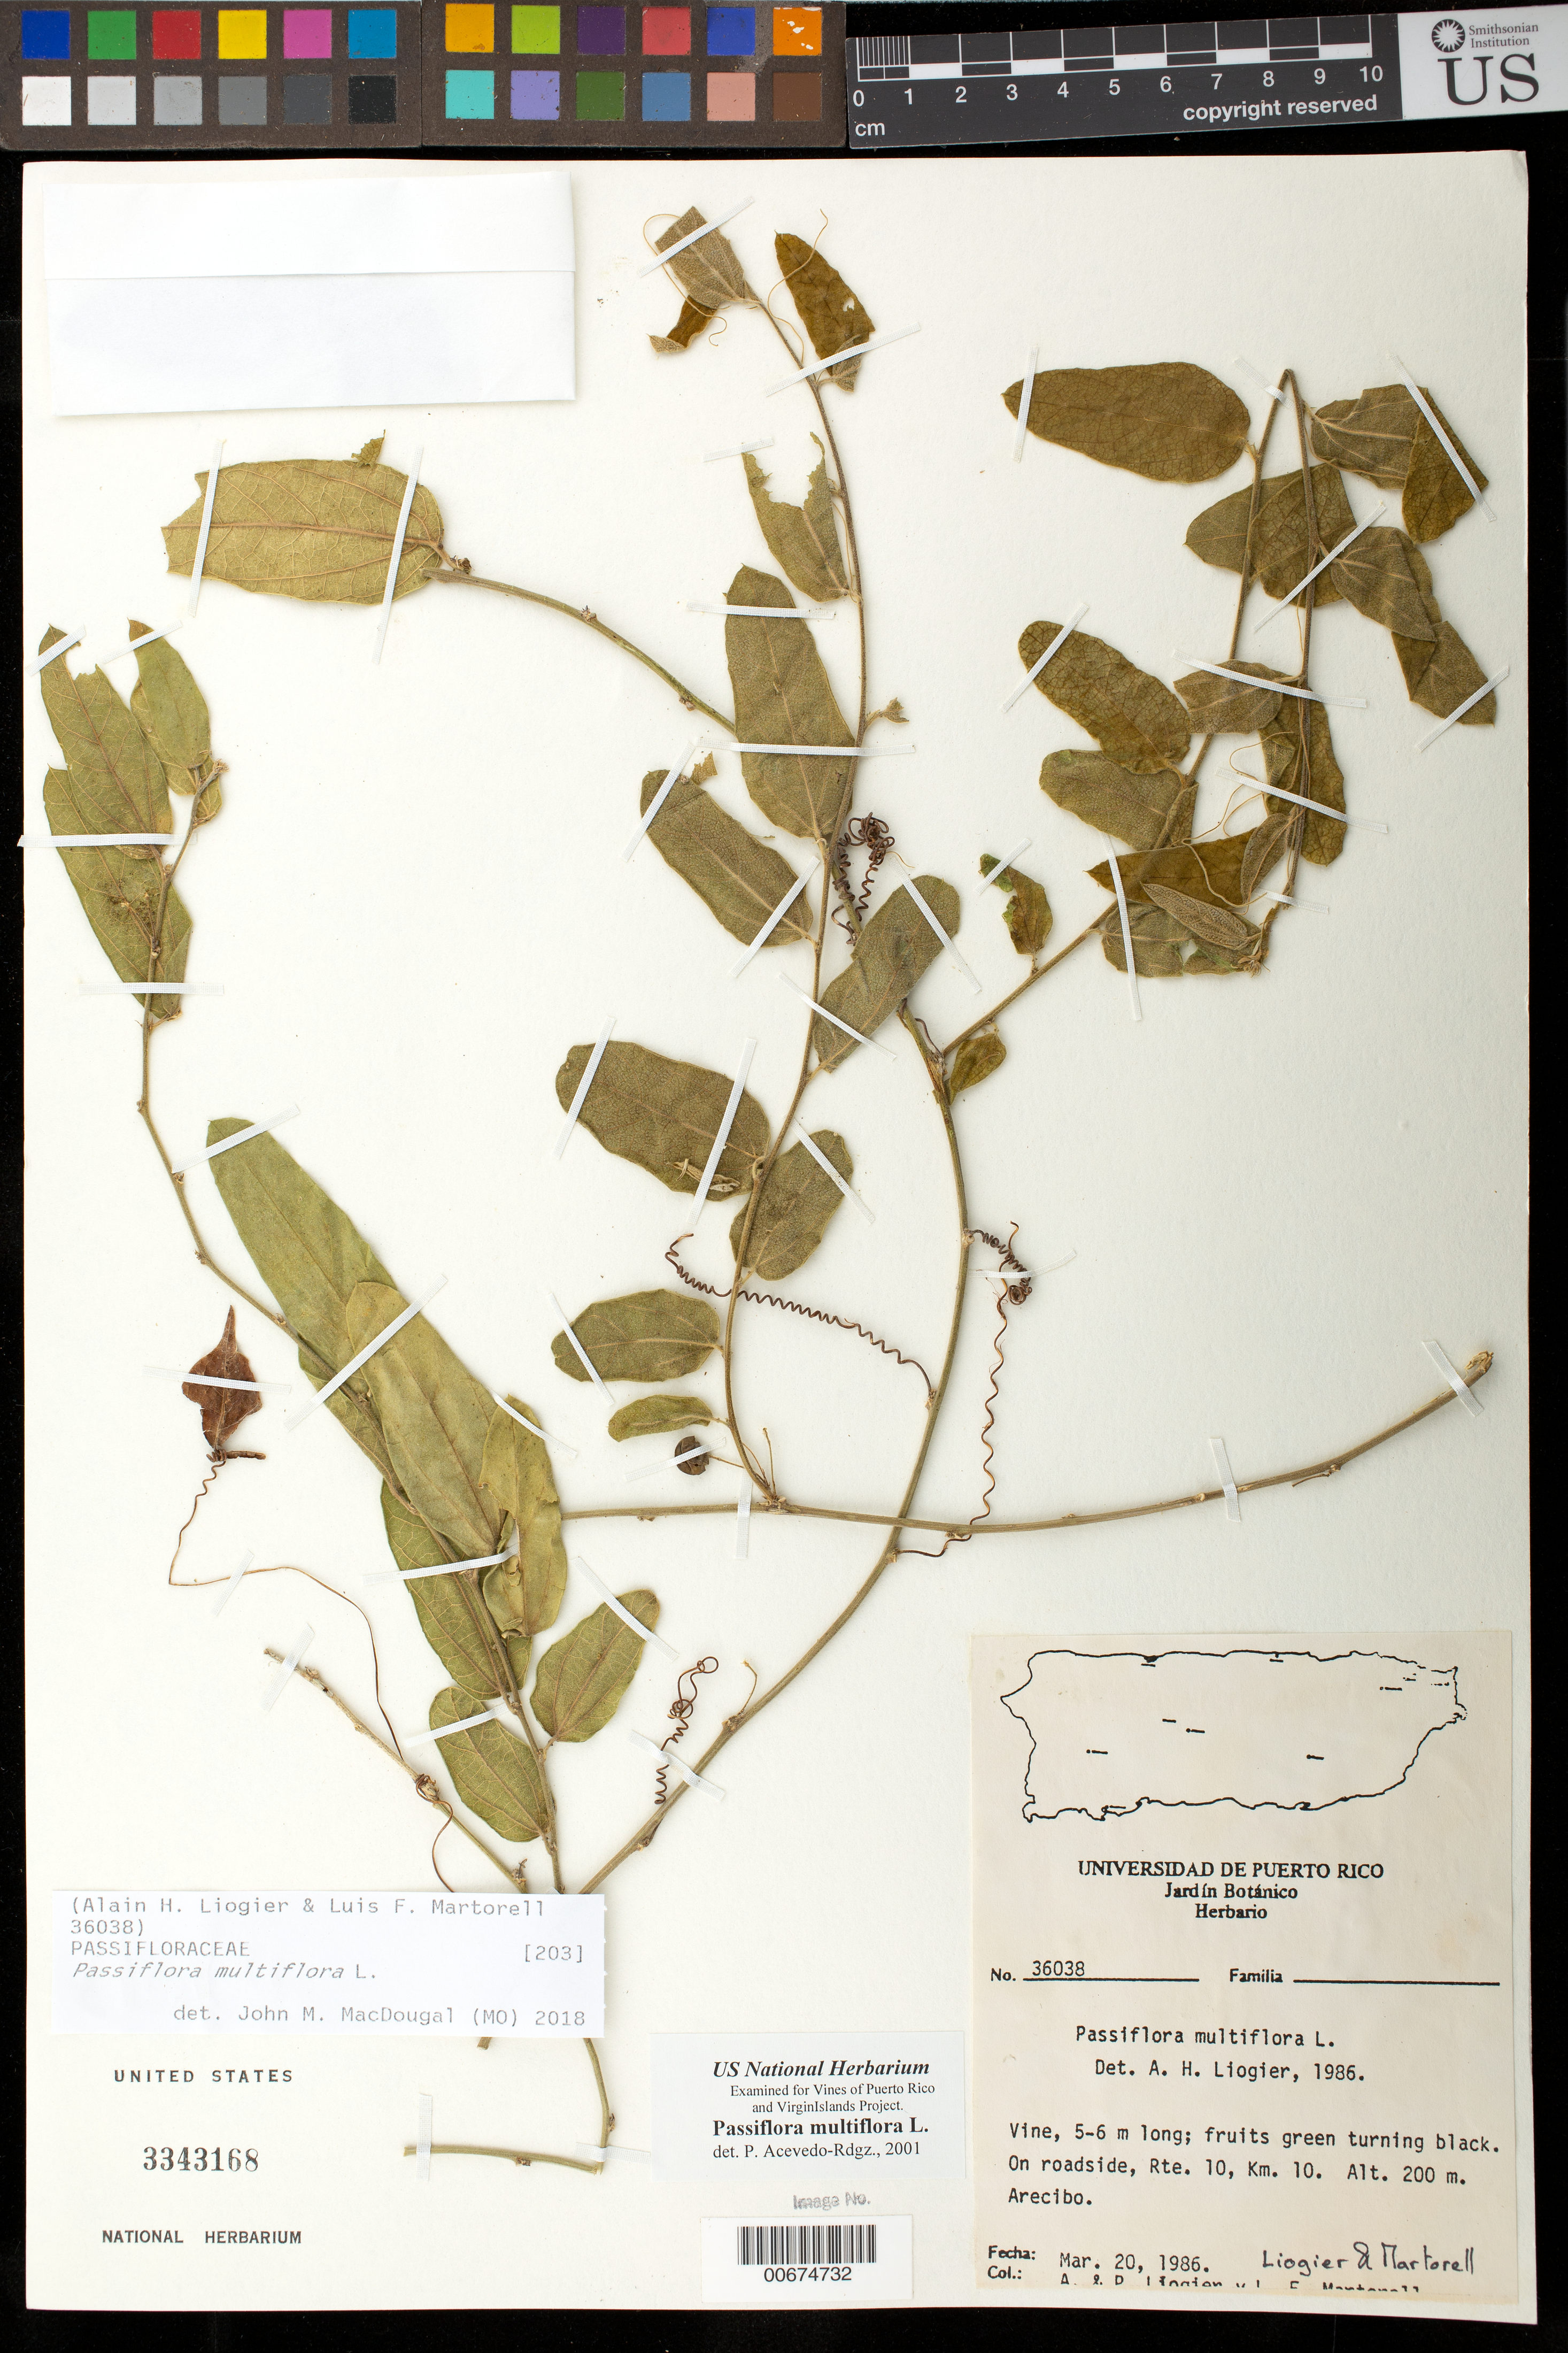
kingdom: Plantae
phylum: Tracheophyta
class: Magnoliopsida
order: Malpighiales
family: Passifloraceae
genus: Passiflora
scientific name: Passiflora multiflora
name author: L.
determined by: MacDougal, John M.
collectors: A. H. Liogier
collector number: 36038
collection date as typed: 20 Mar 1986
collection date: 1986-03-20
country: Puerto Rico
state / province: Arecibo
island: Puerto Rico I.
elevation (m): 200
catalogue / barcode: US 3343168